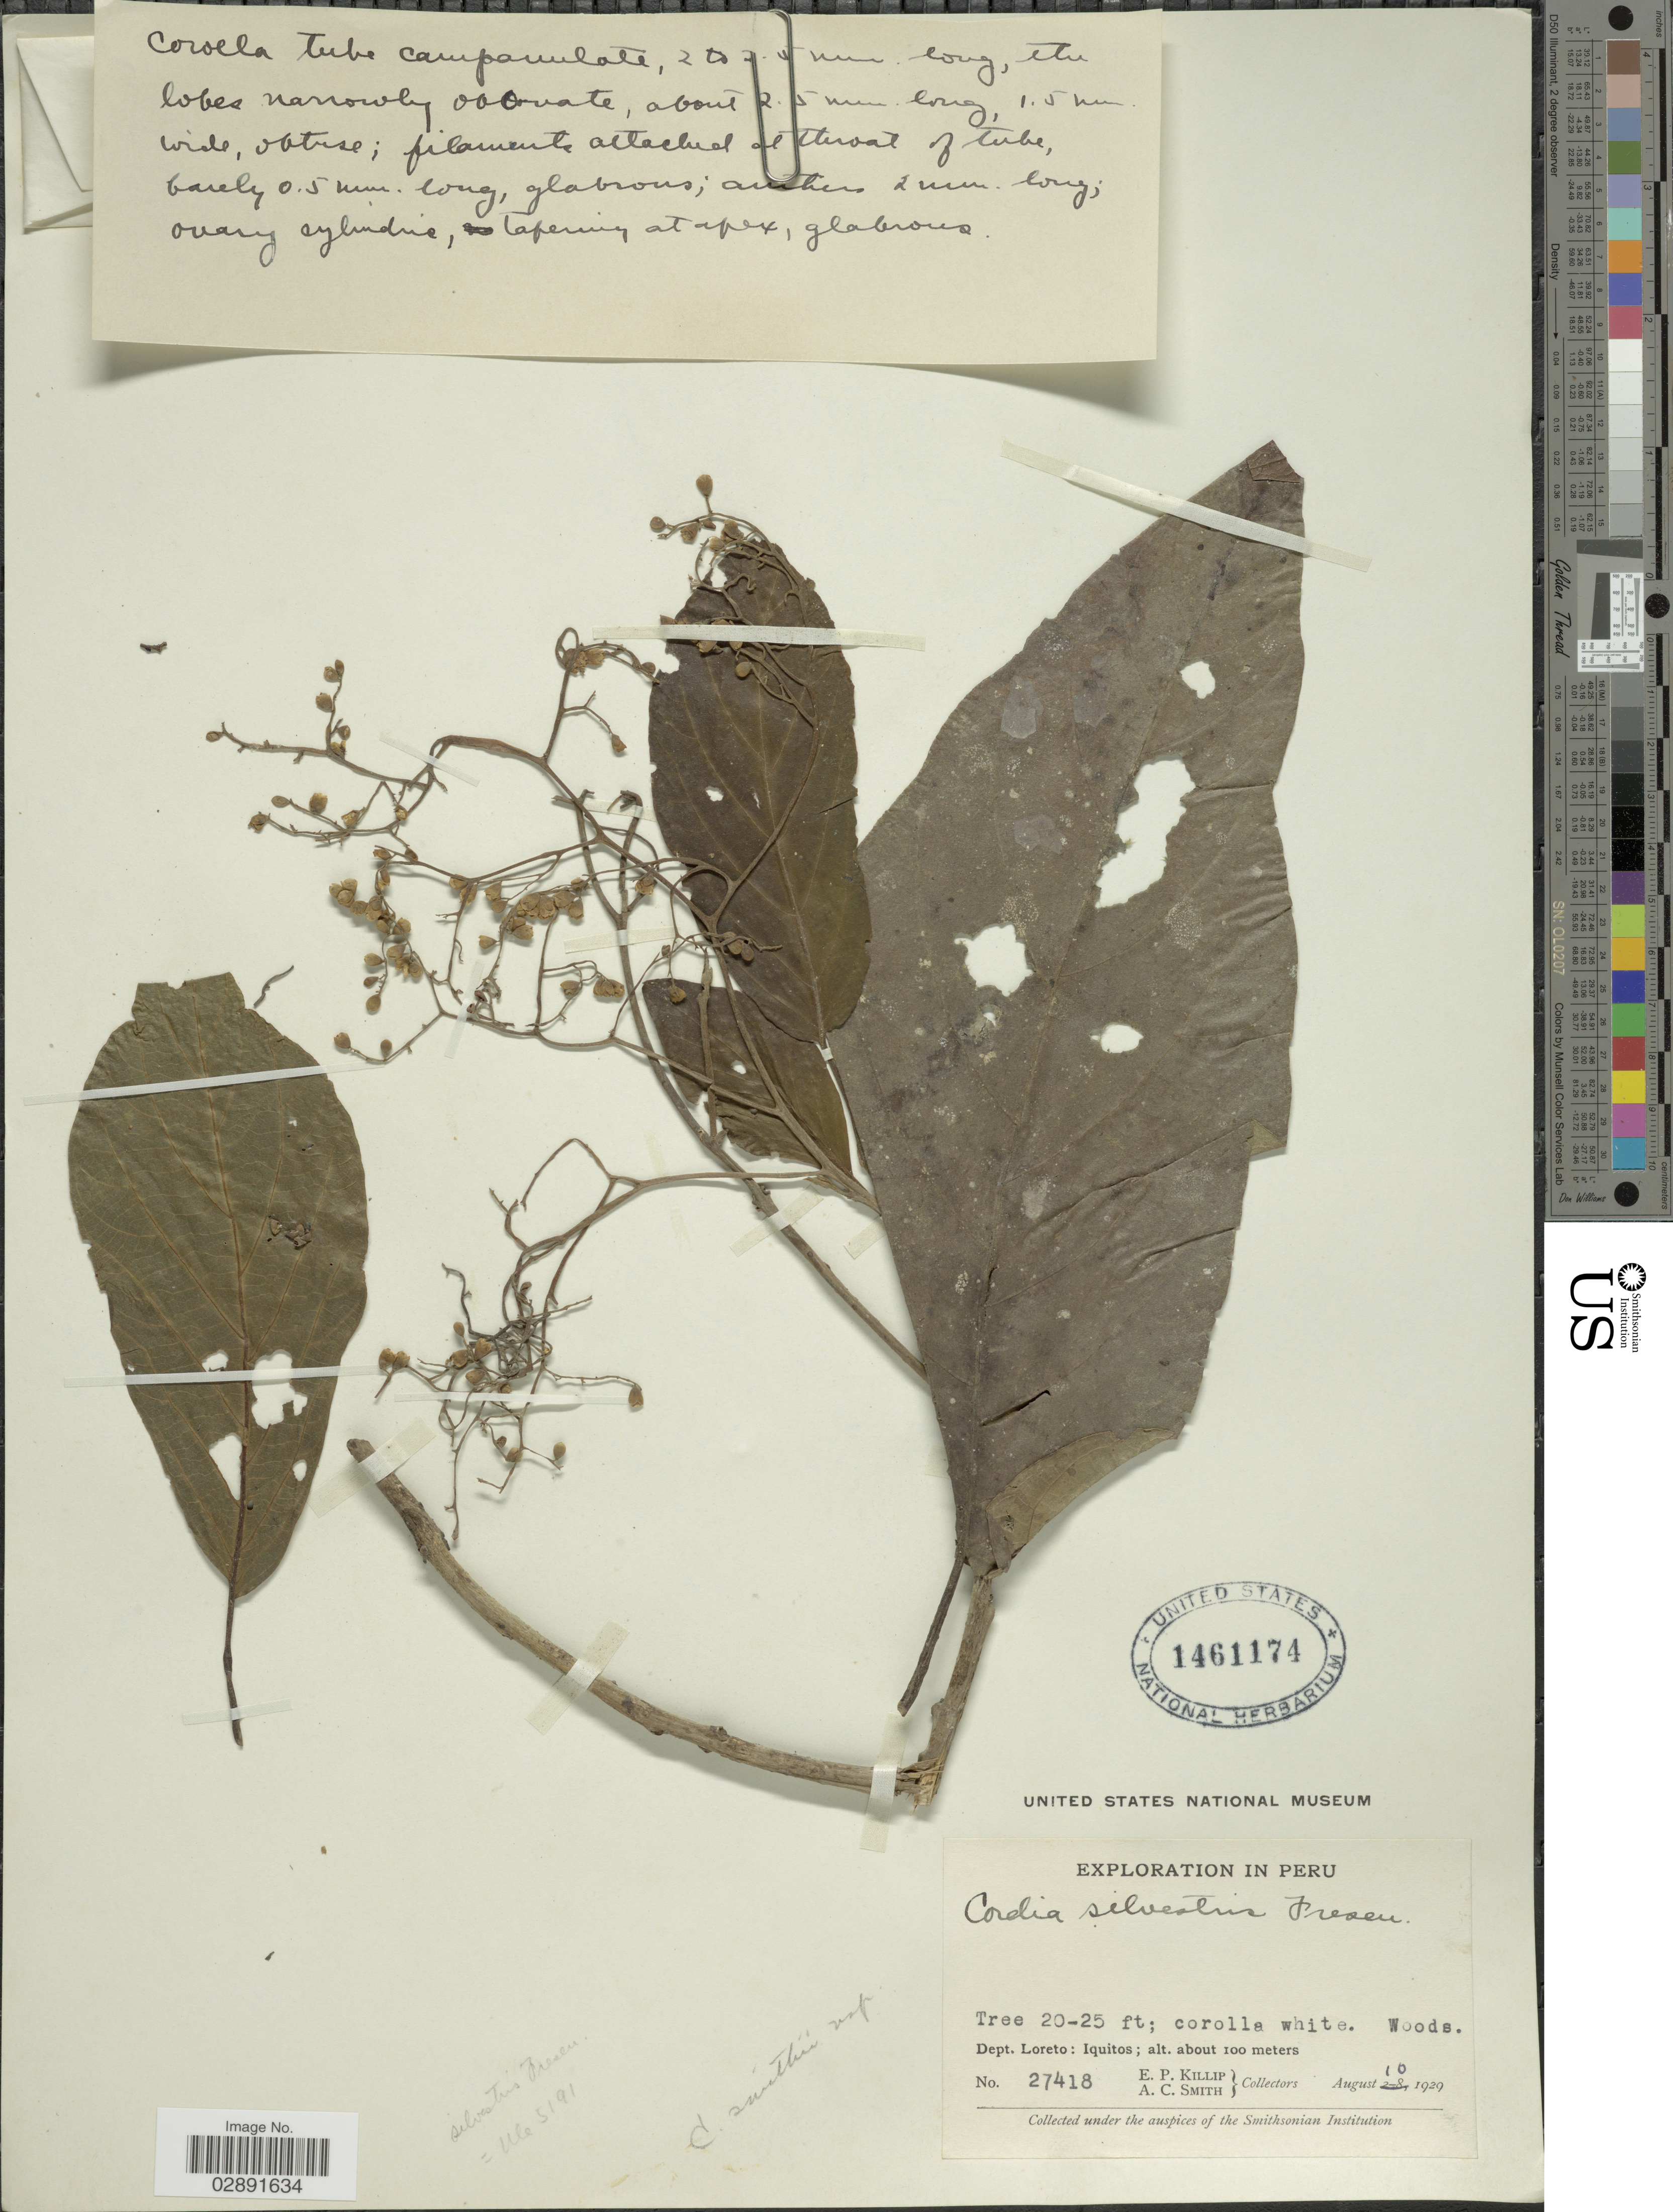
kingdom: Plantae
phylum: Tracheophyta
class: Magnoliopsida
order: Boraginales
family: Cordiaceae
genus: Cordia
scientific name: Cordia silvestris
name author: Fresen.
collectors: E. P. Killip & A. C. Smith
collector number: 27418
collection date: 1929-08-10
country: Peru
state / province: Loreto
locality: Dept. Loreto: Iquitos.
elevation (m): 100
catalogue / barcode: US 1461174